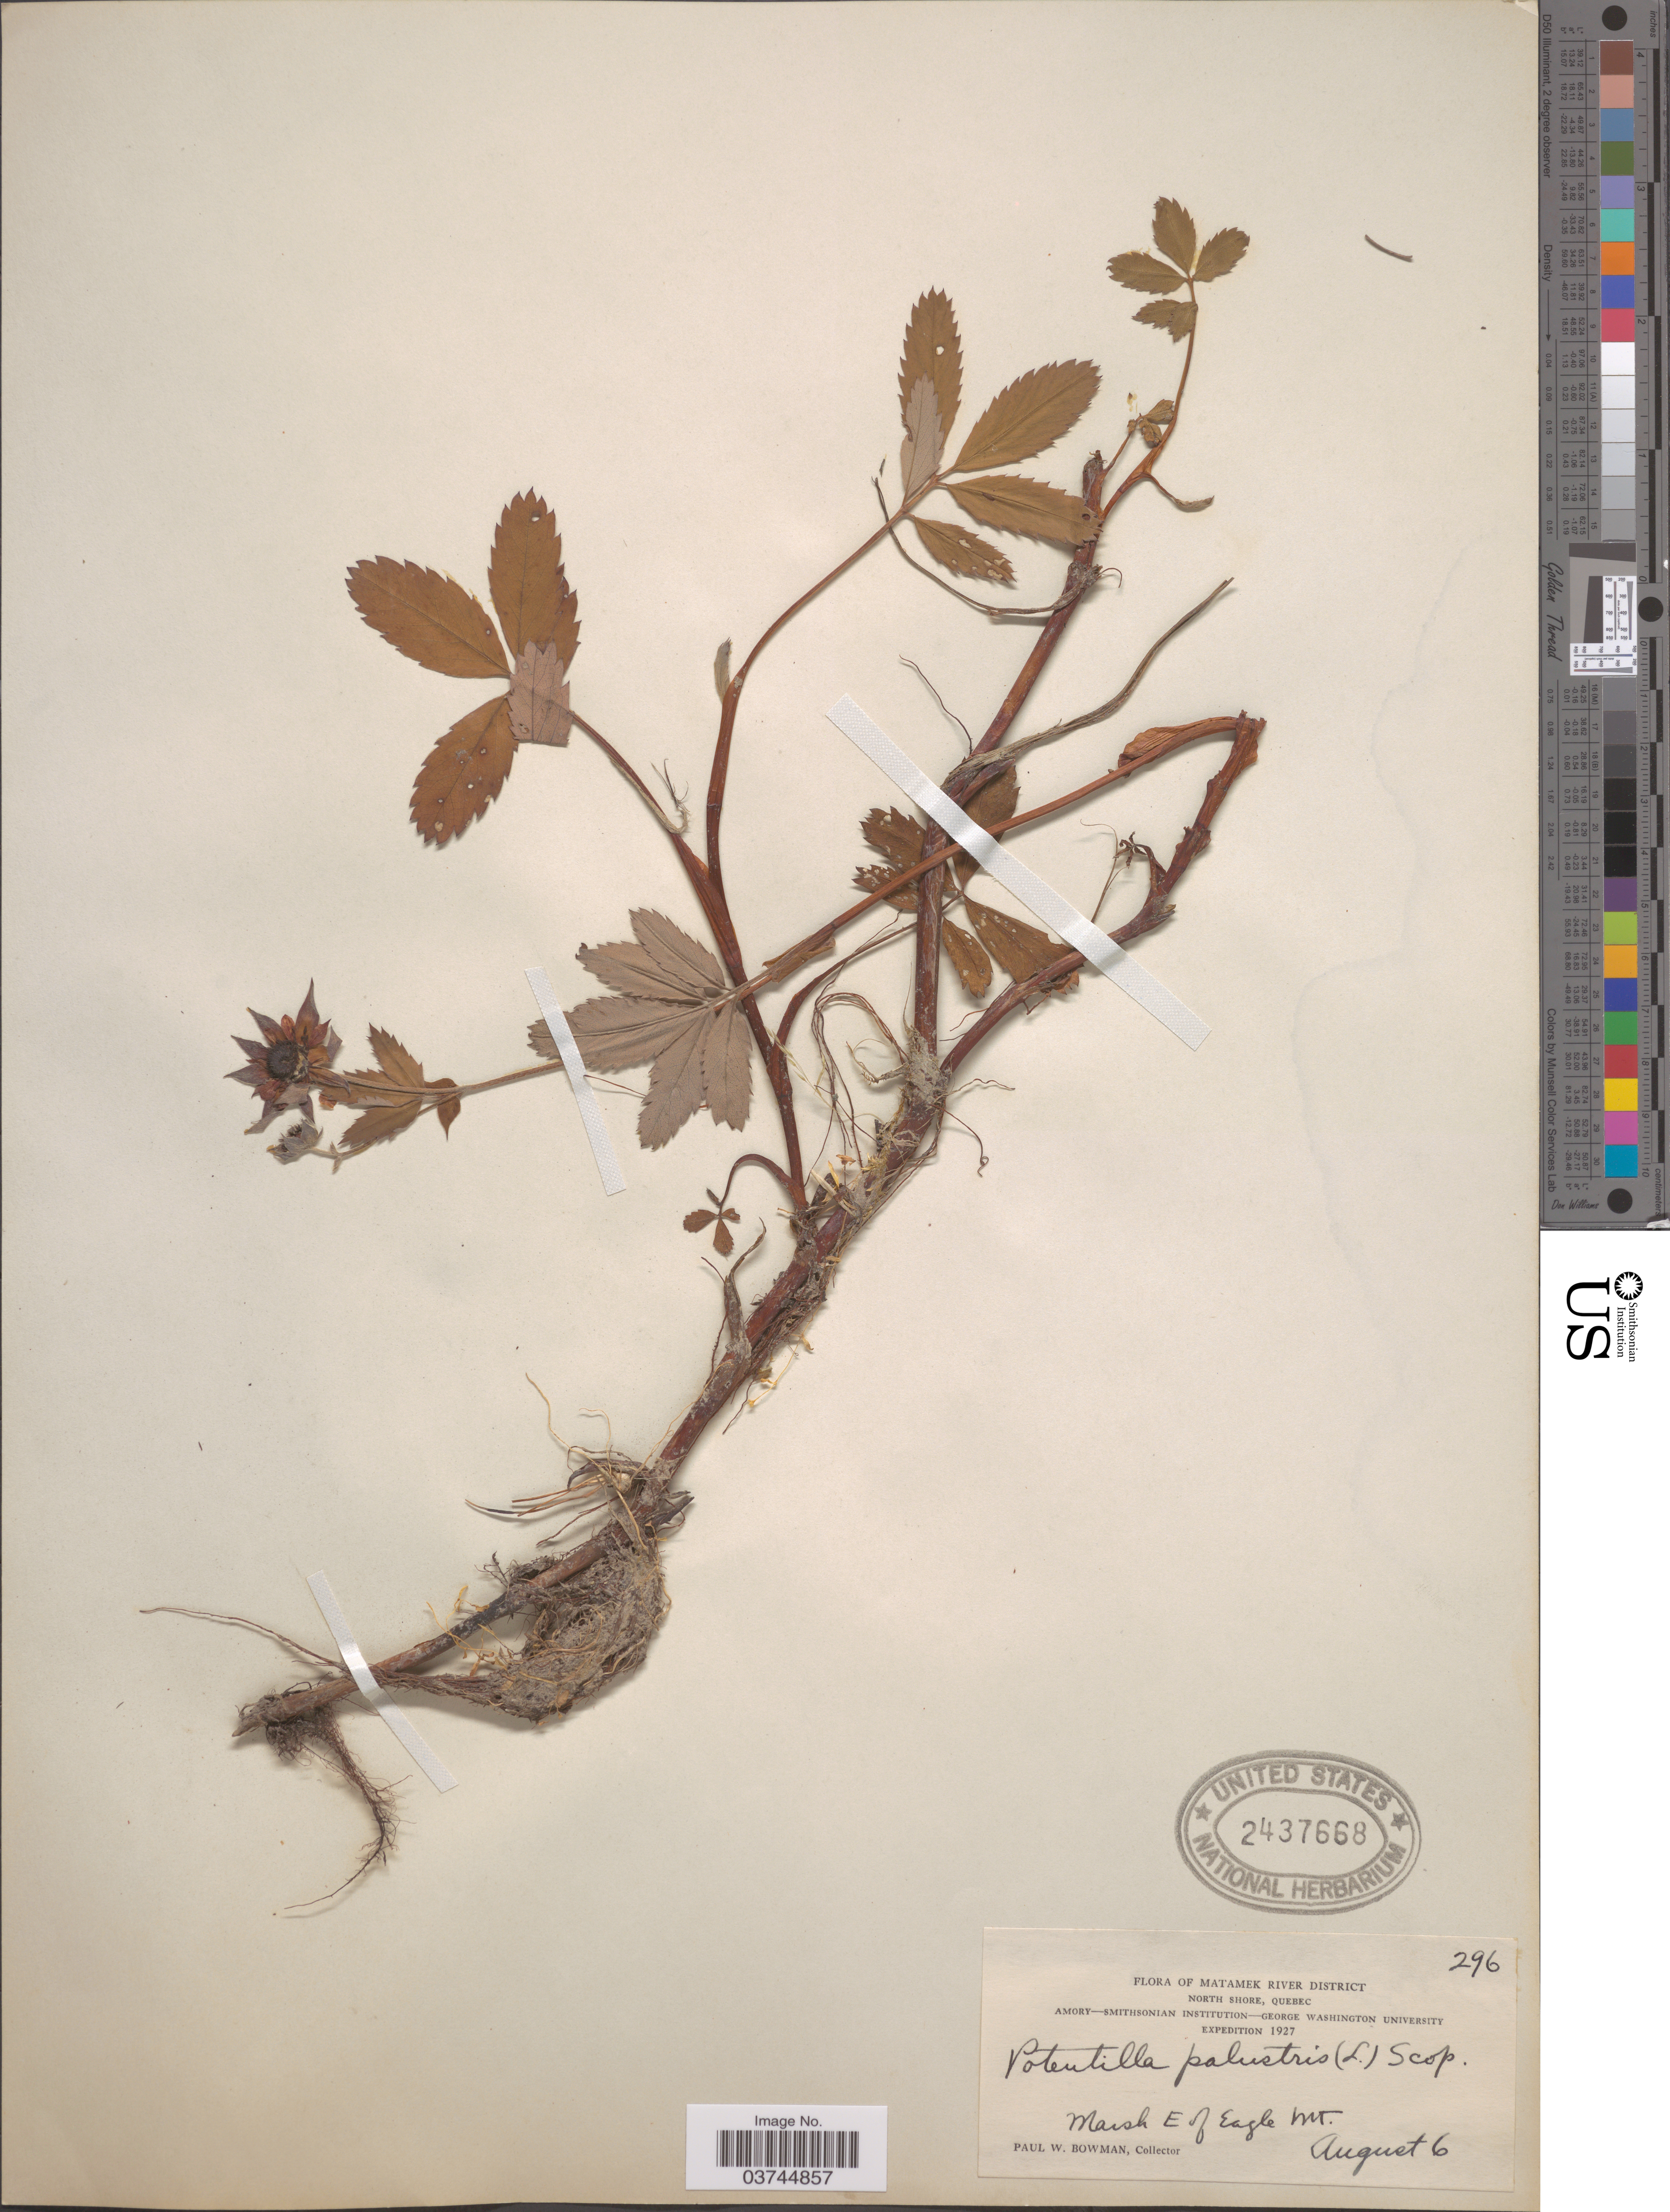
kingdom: Plantae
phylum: Tracheophyta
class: Magnoliopsida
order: Rosales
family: Rosaceae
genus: Comarum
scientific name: Comarum palustre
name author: L.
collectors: P. Bowman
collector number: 296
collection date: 1927-08-06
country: Canada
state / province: Quebec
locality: Matamek River District. North Shore. Marsh E of Eagle Mt.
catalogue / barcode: US 2437668